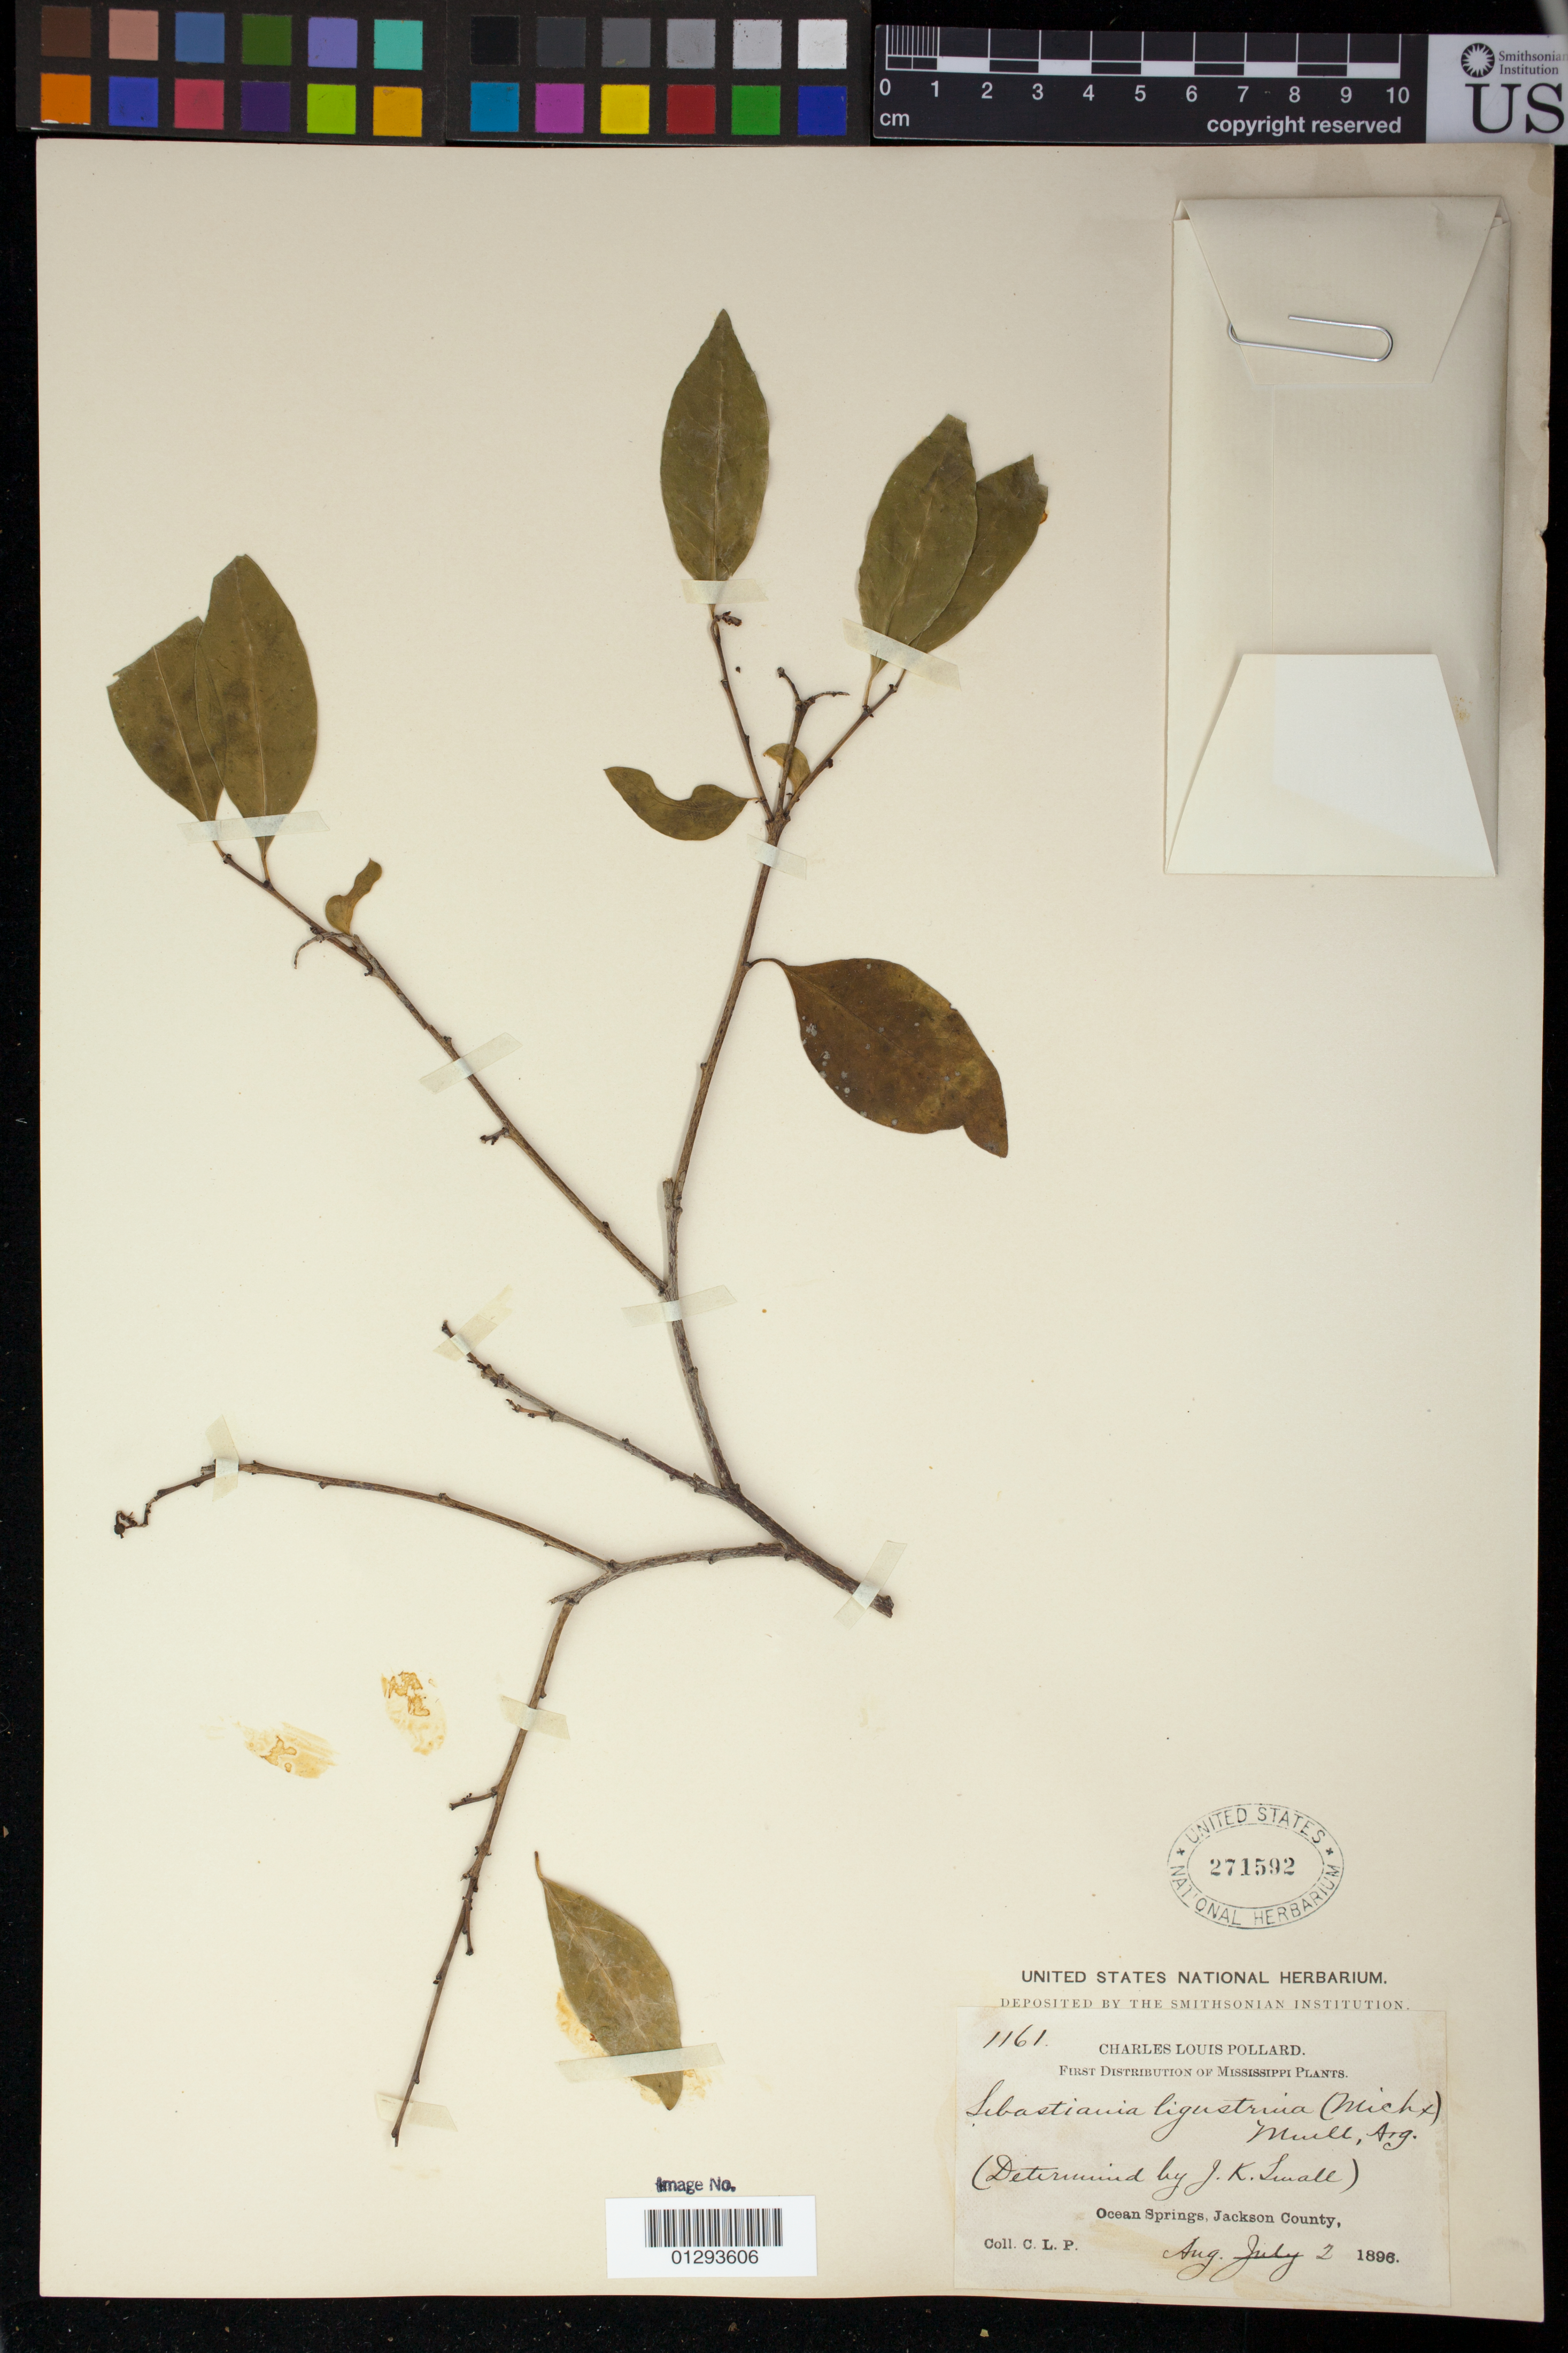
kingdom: Plantae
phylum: Tracheophyta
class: Magnoliopsida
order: Malpighiales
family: Euphorbiaceae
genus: Sebastiania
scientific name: Sebastiania fruticosa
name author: (Bartram) Fernald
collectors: C. L. Pollard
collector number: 1161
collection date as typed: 02 Aug 1896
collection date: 1896-08-02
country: United States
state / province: Mississippi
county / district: Jackson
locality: Ocean springs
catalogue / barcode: US 271592